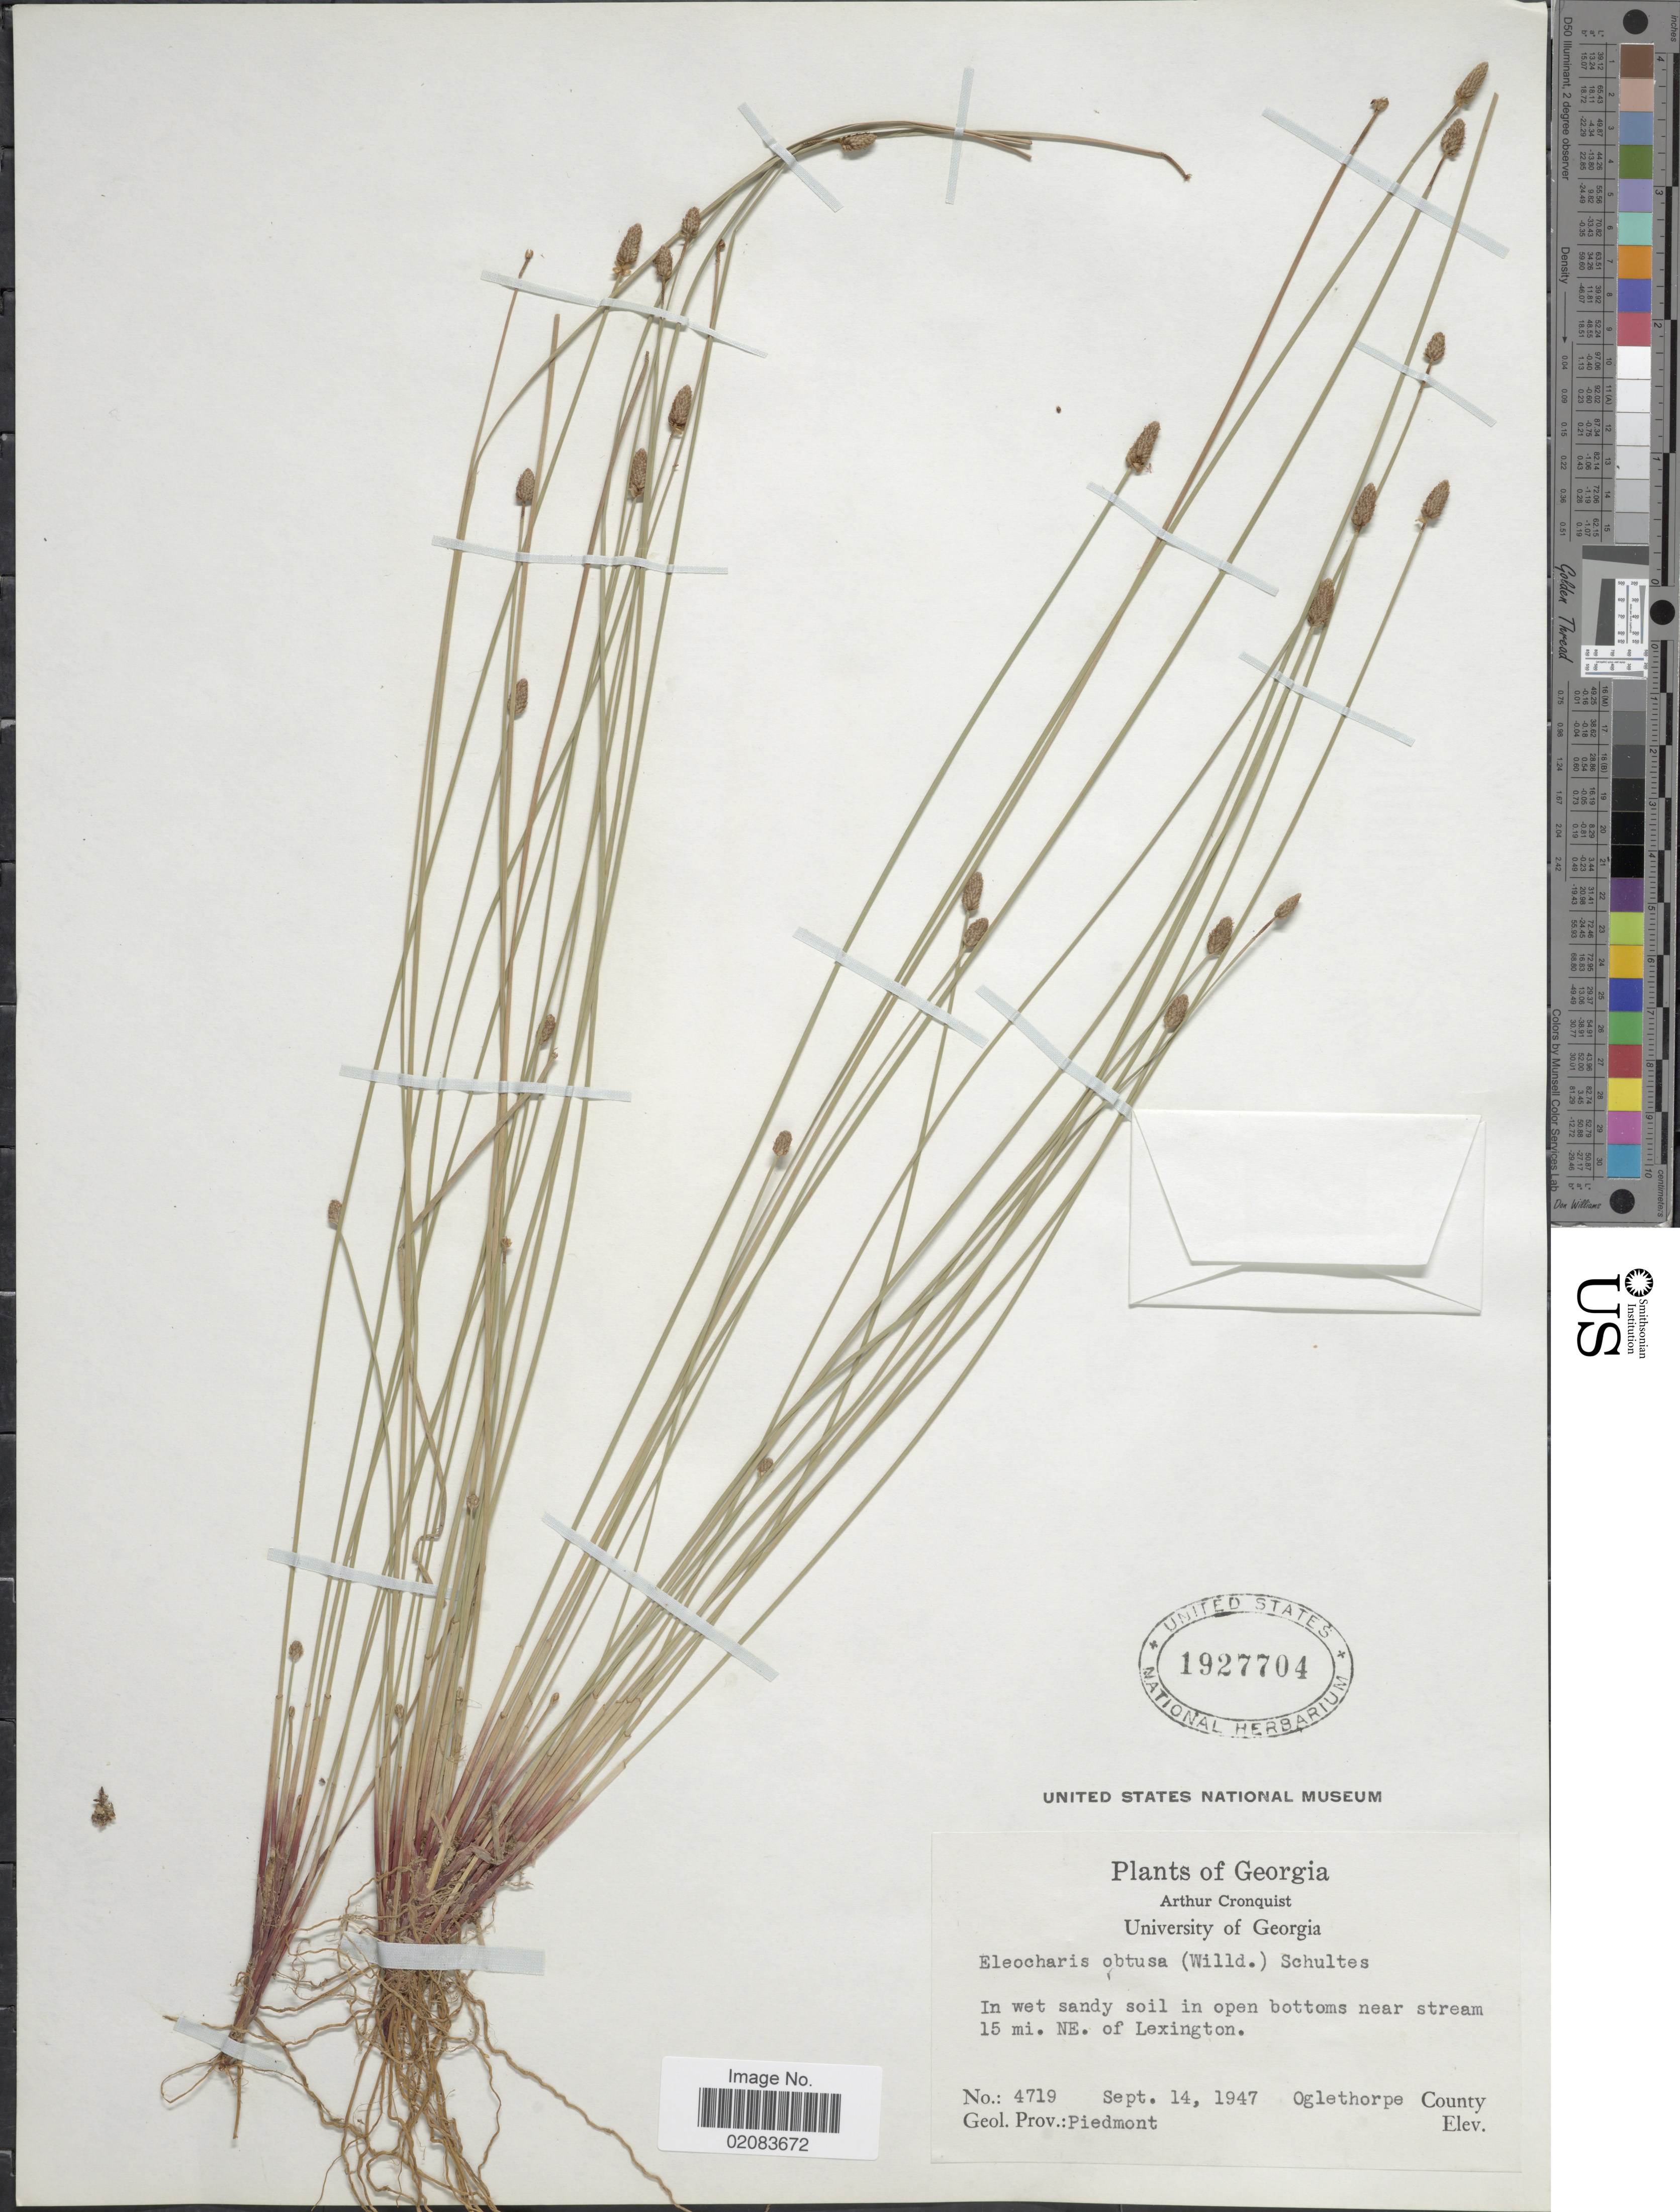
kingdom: Plantae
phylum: Tracheophyta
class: Liliopsida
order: Poales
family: Cyperaceae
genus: Eleocharis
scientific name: Eleocharis obtusa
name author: (Willd.) Schult.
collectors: A. J. Cronquist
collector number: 4719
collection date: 1947-09-14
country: United States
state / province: Georgia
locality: In wet sandy soil in open bottoms near stream, 15 mi. NE. of Lexington, Oglethorpe County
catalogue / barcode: US 1927704